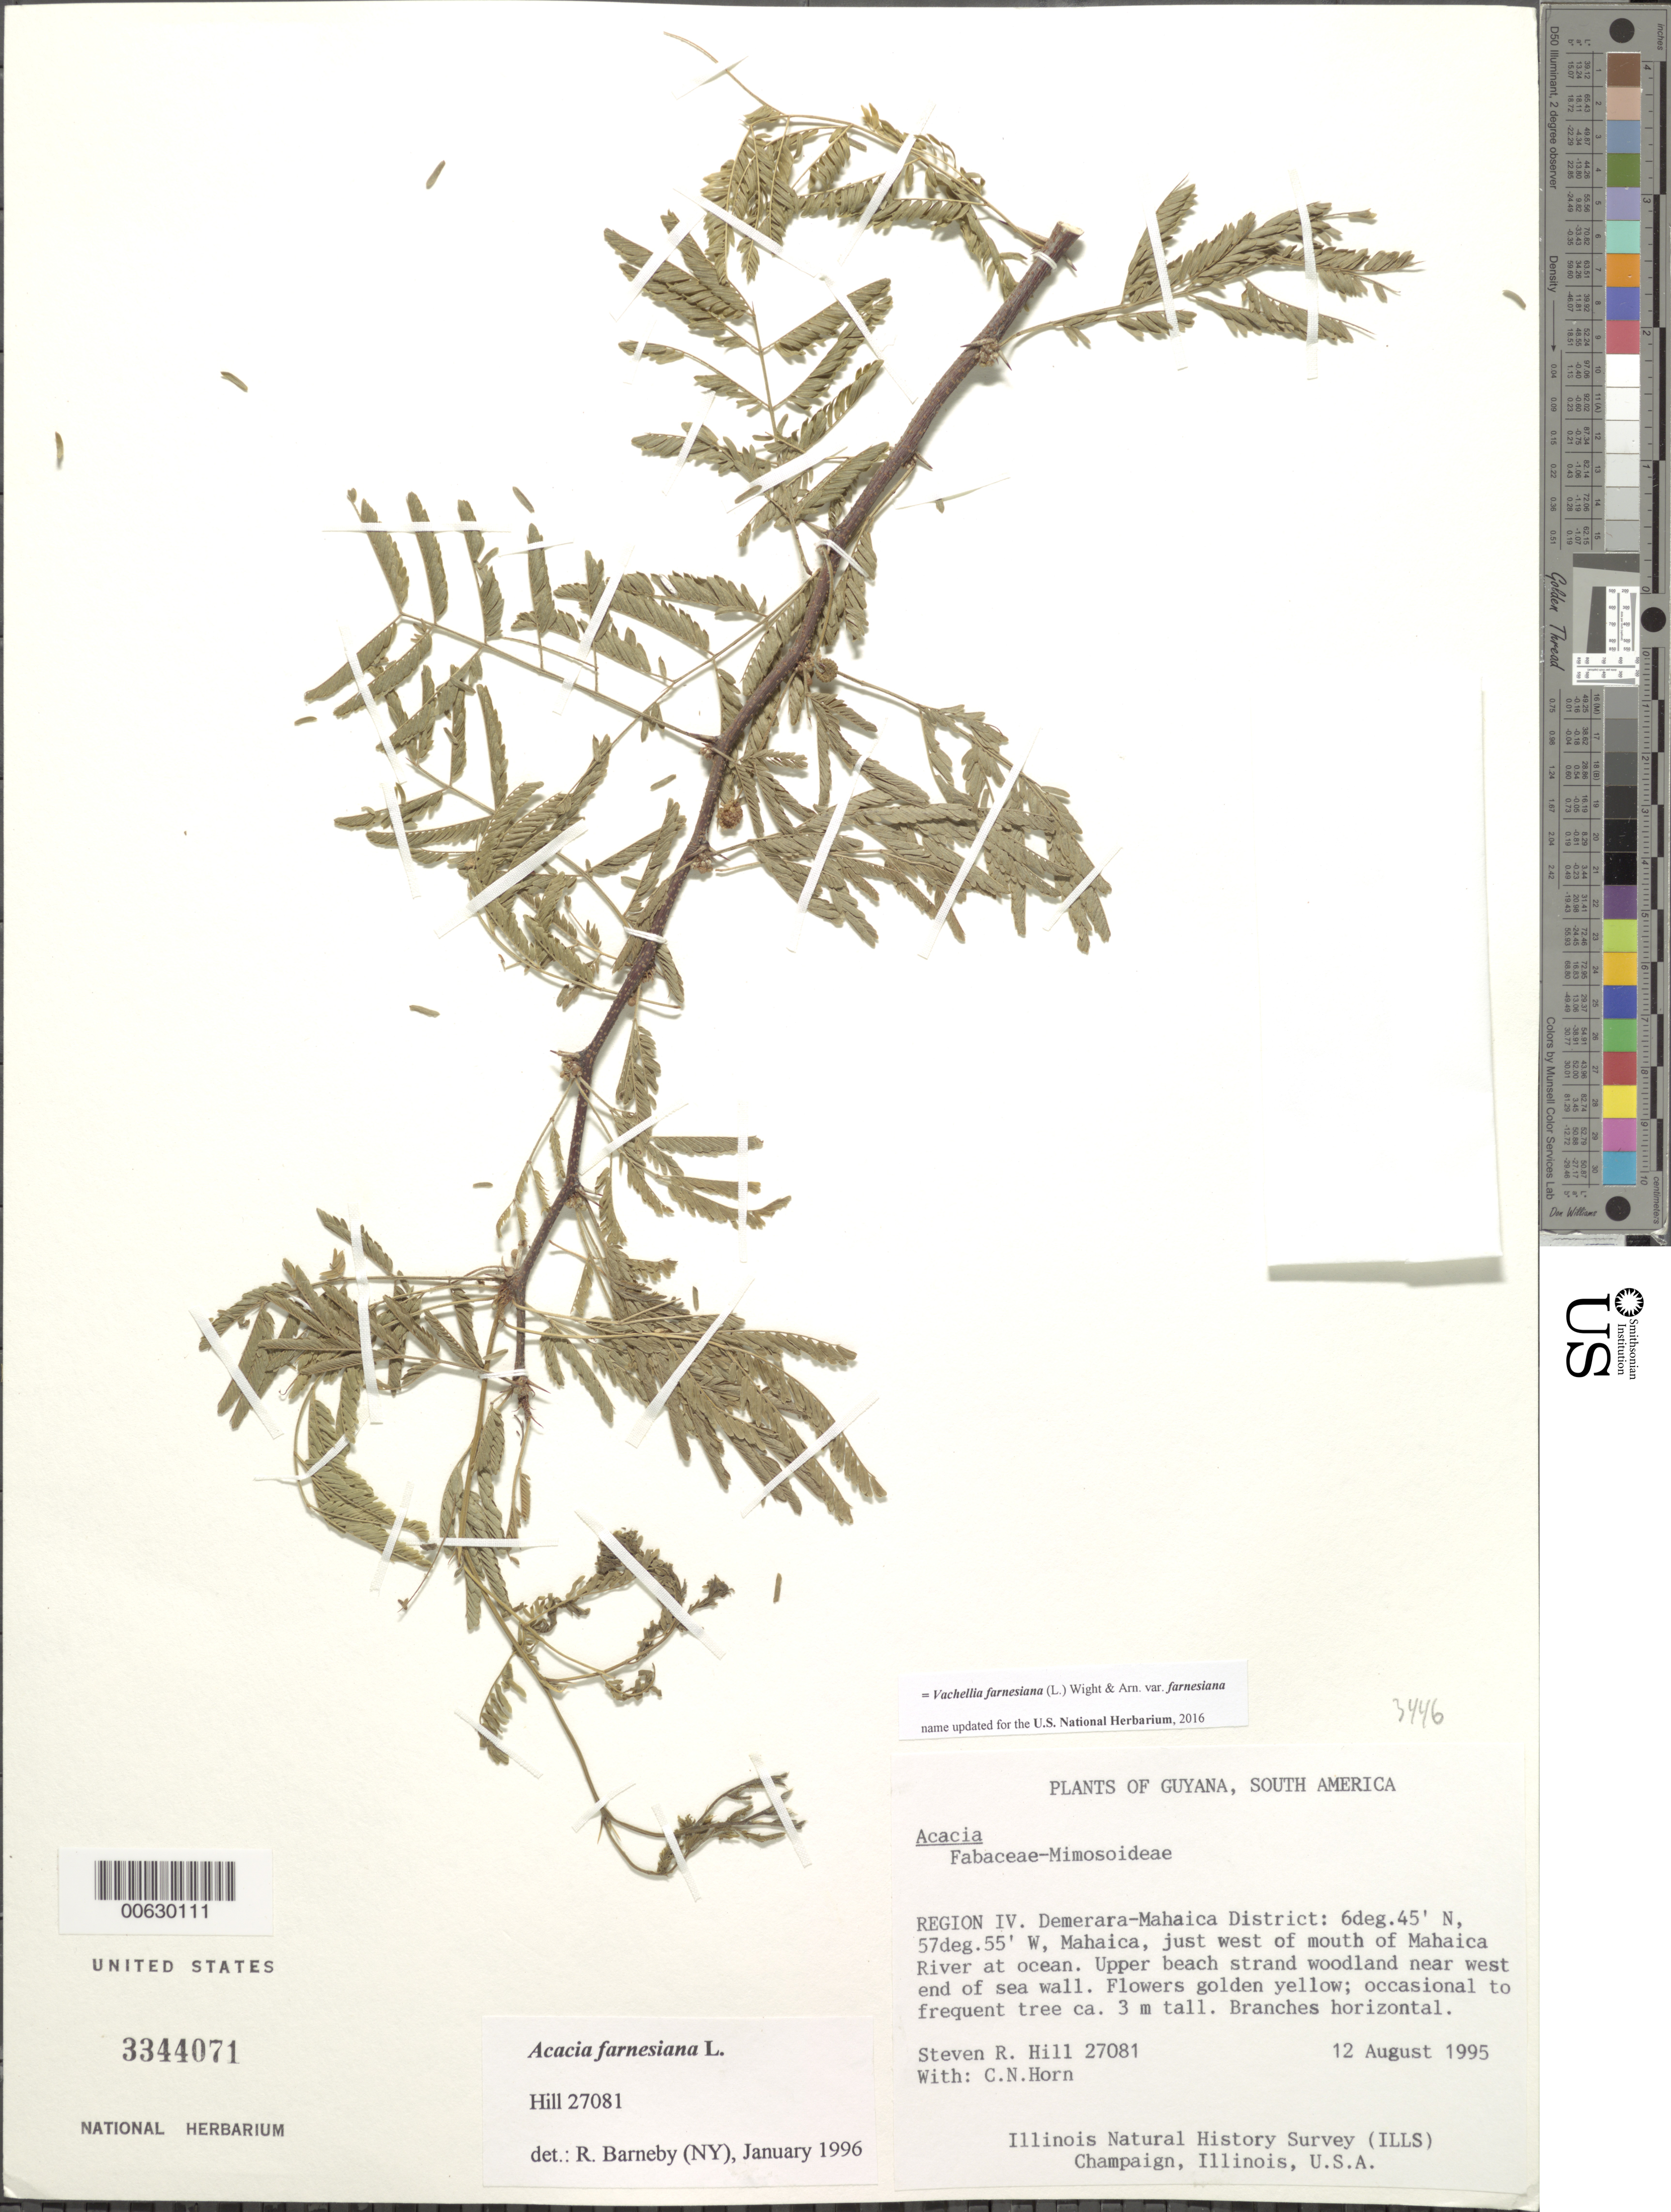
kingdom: Plantae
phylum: Tracheophyta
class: Magnoliopsida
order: Fabales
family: Fabaceae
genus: Vachellia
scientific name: Vachellia farnesiana var. farnesiana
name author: (L.) Wight & Arn.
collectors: S. R. Hill & C. N. Horn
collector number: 27081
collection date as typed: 12-Aug-95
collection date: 1995-08-12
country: Guyana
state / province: Demerara-Mahaica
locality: Mahaica, on coast 20 miles east of Georgetown; just W of mouth of Mahaica R. at ocean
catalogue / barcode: US 3344071